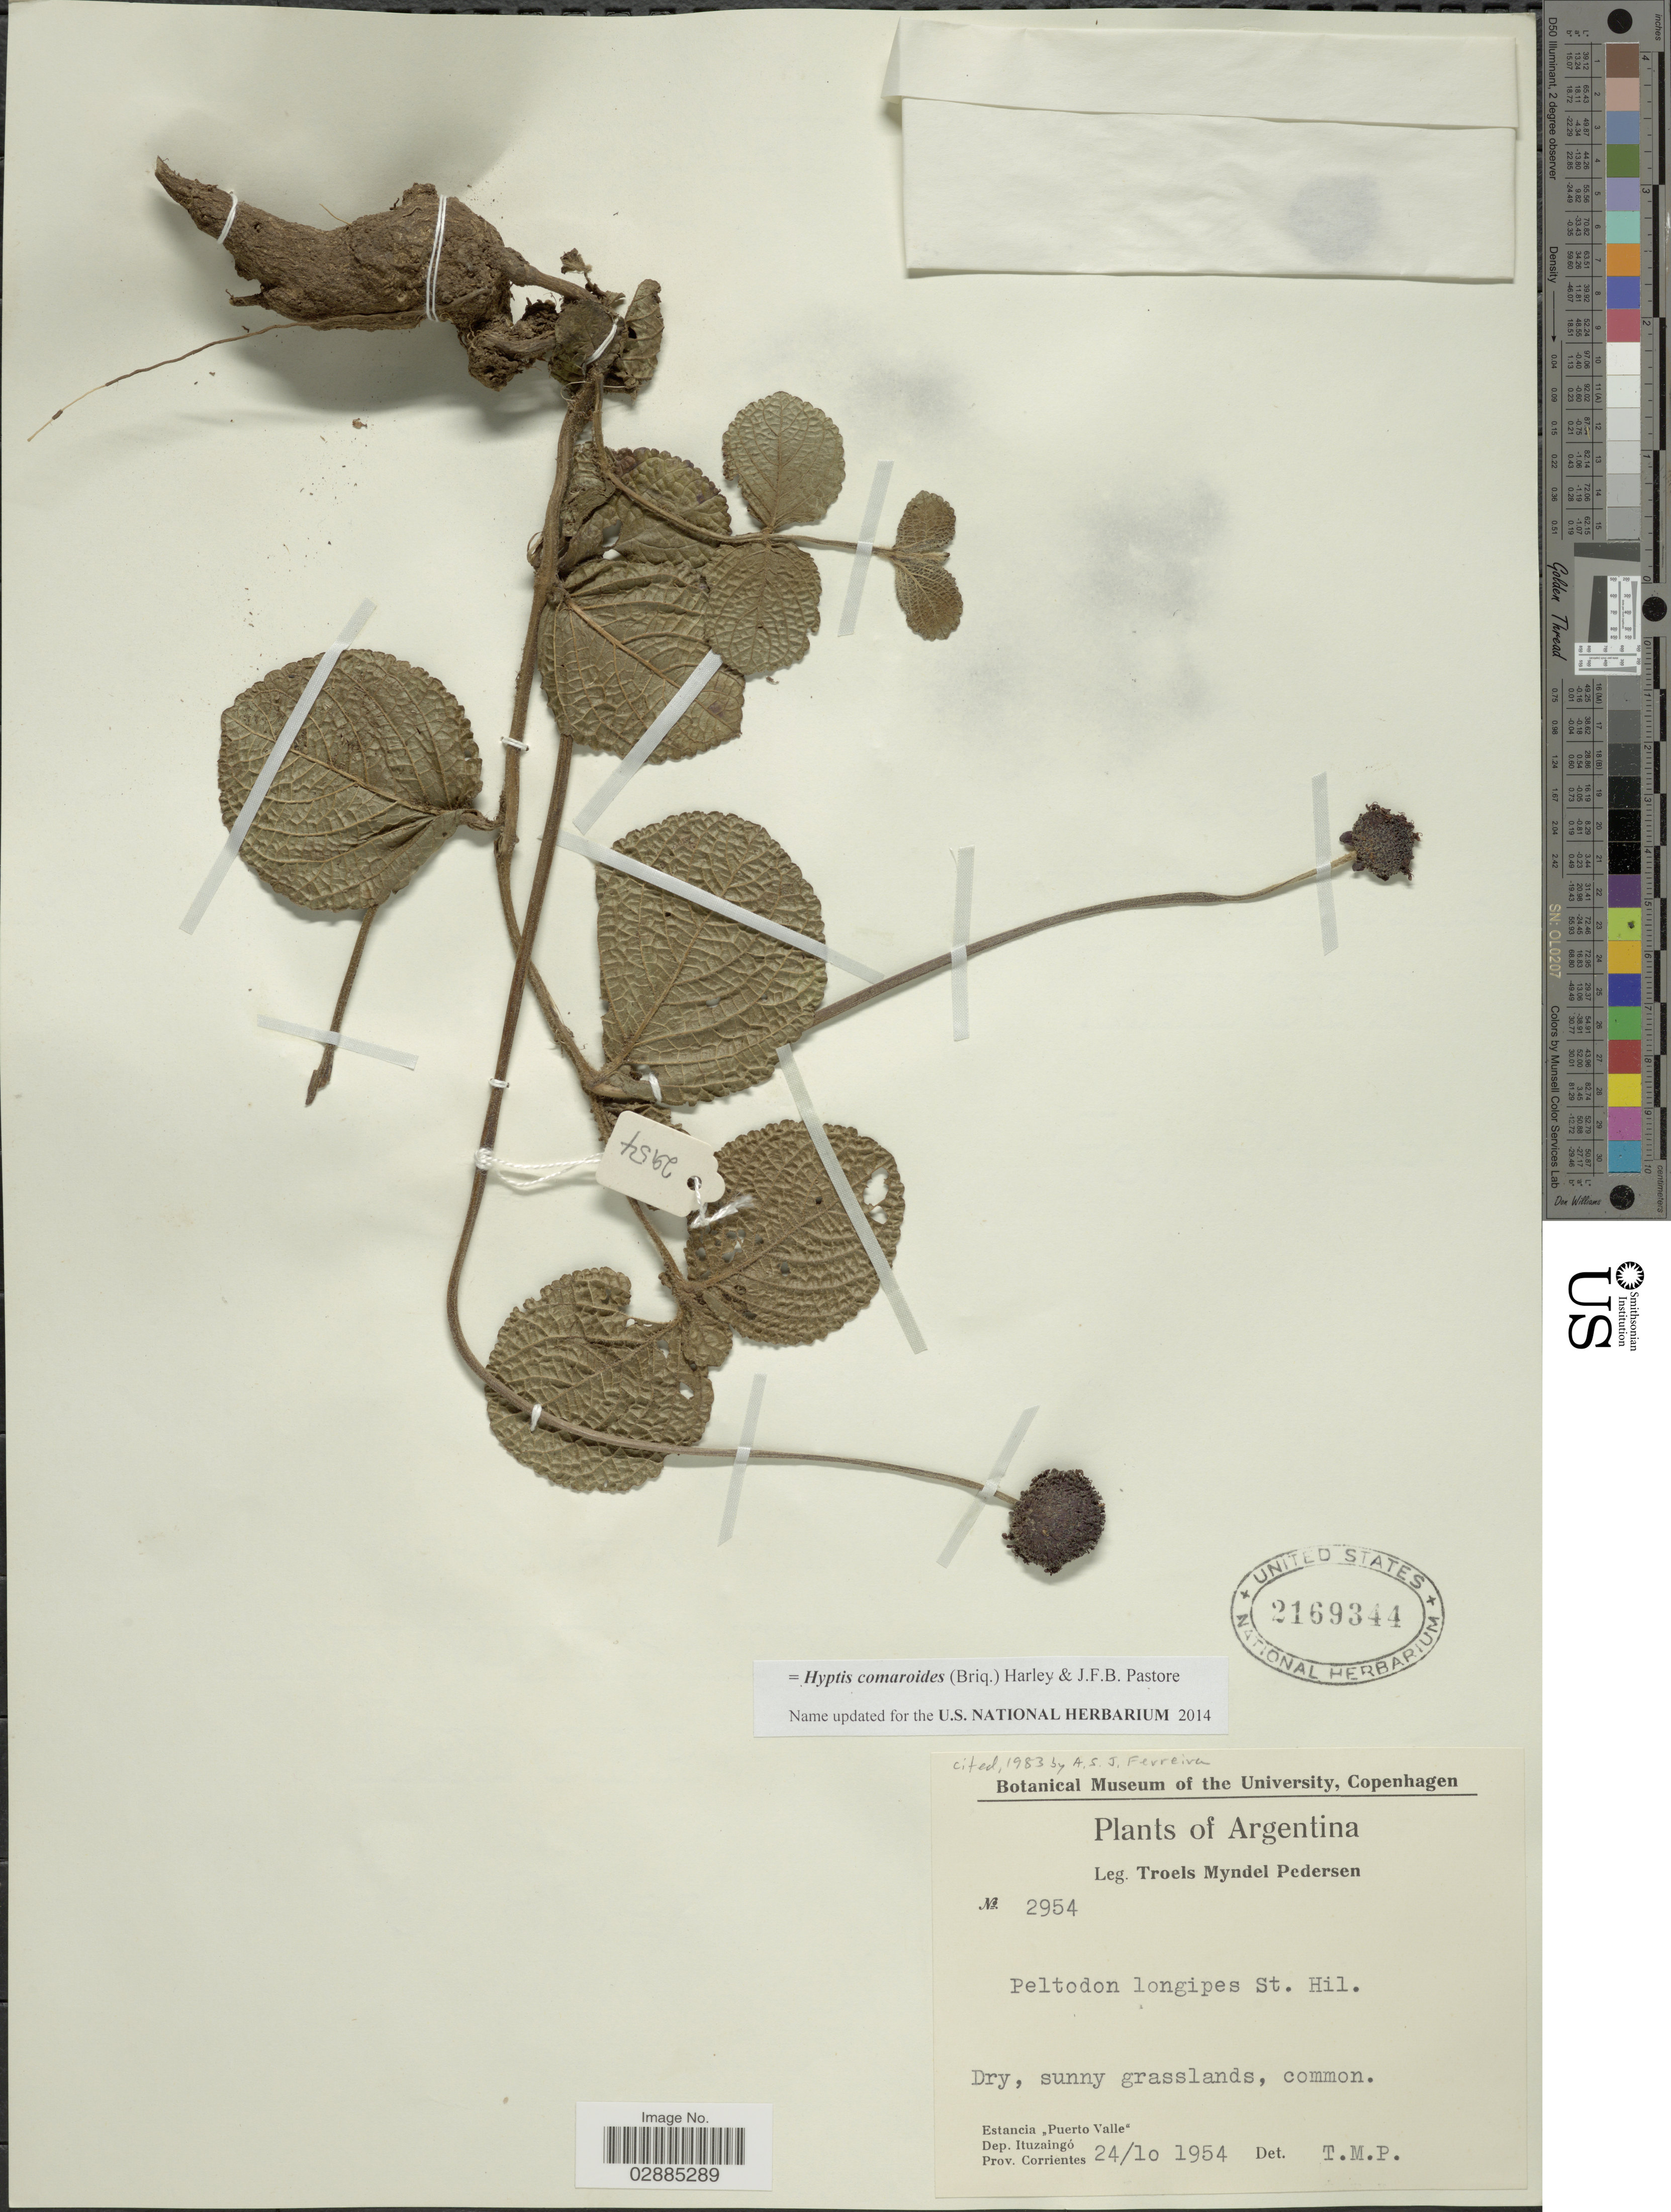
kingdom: Plantae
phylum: Tracheophyta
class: Magnoliopsida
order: Lamiales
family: Lamiaceae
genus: Hyptis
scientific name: Hyptis comaroides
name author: (Briq.) Harley & J.F.B. Pastore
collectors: T. Pederson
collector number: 2954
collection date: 1954-10-24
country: Argentina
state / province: Corrientes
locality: Estancia "Puerto Valle", Dep. Ituzaingó.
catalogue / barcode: US 2169344